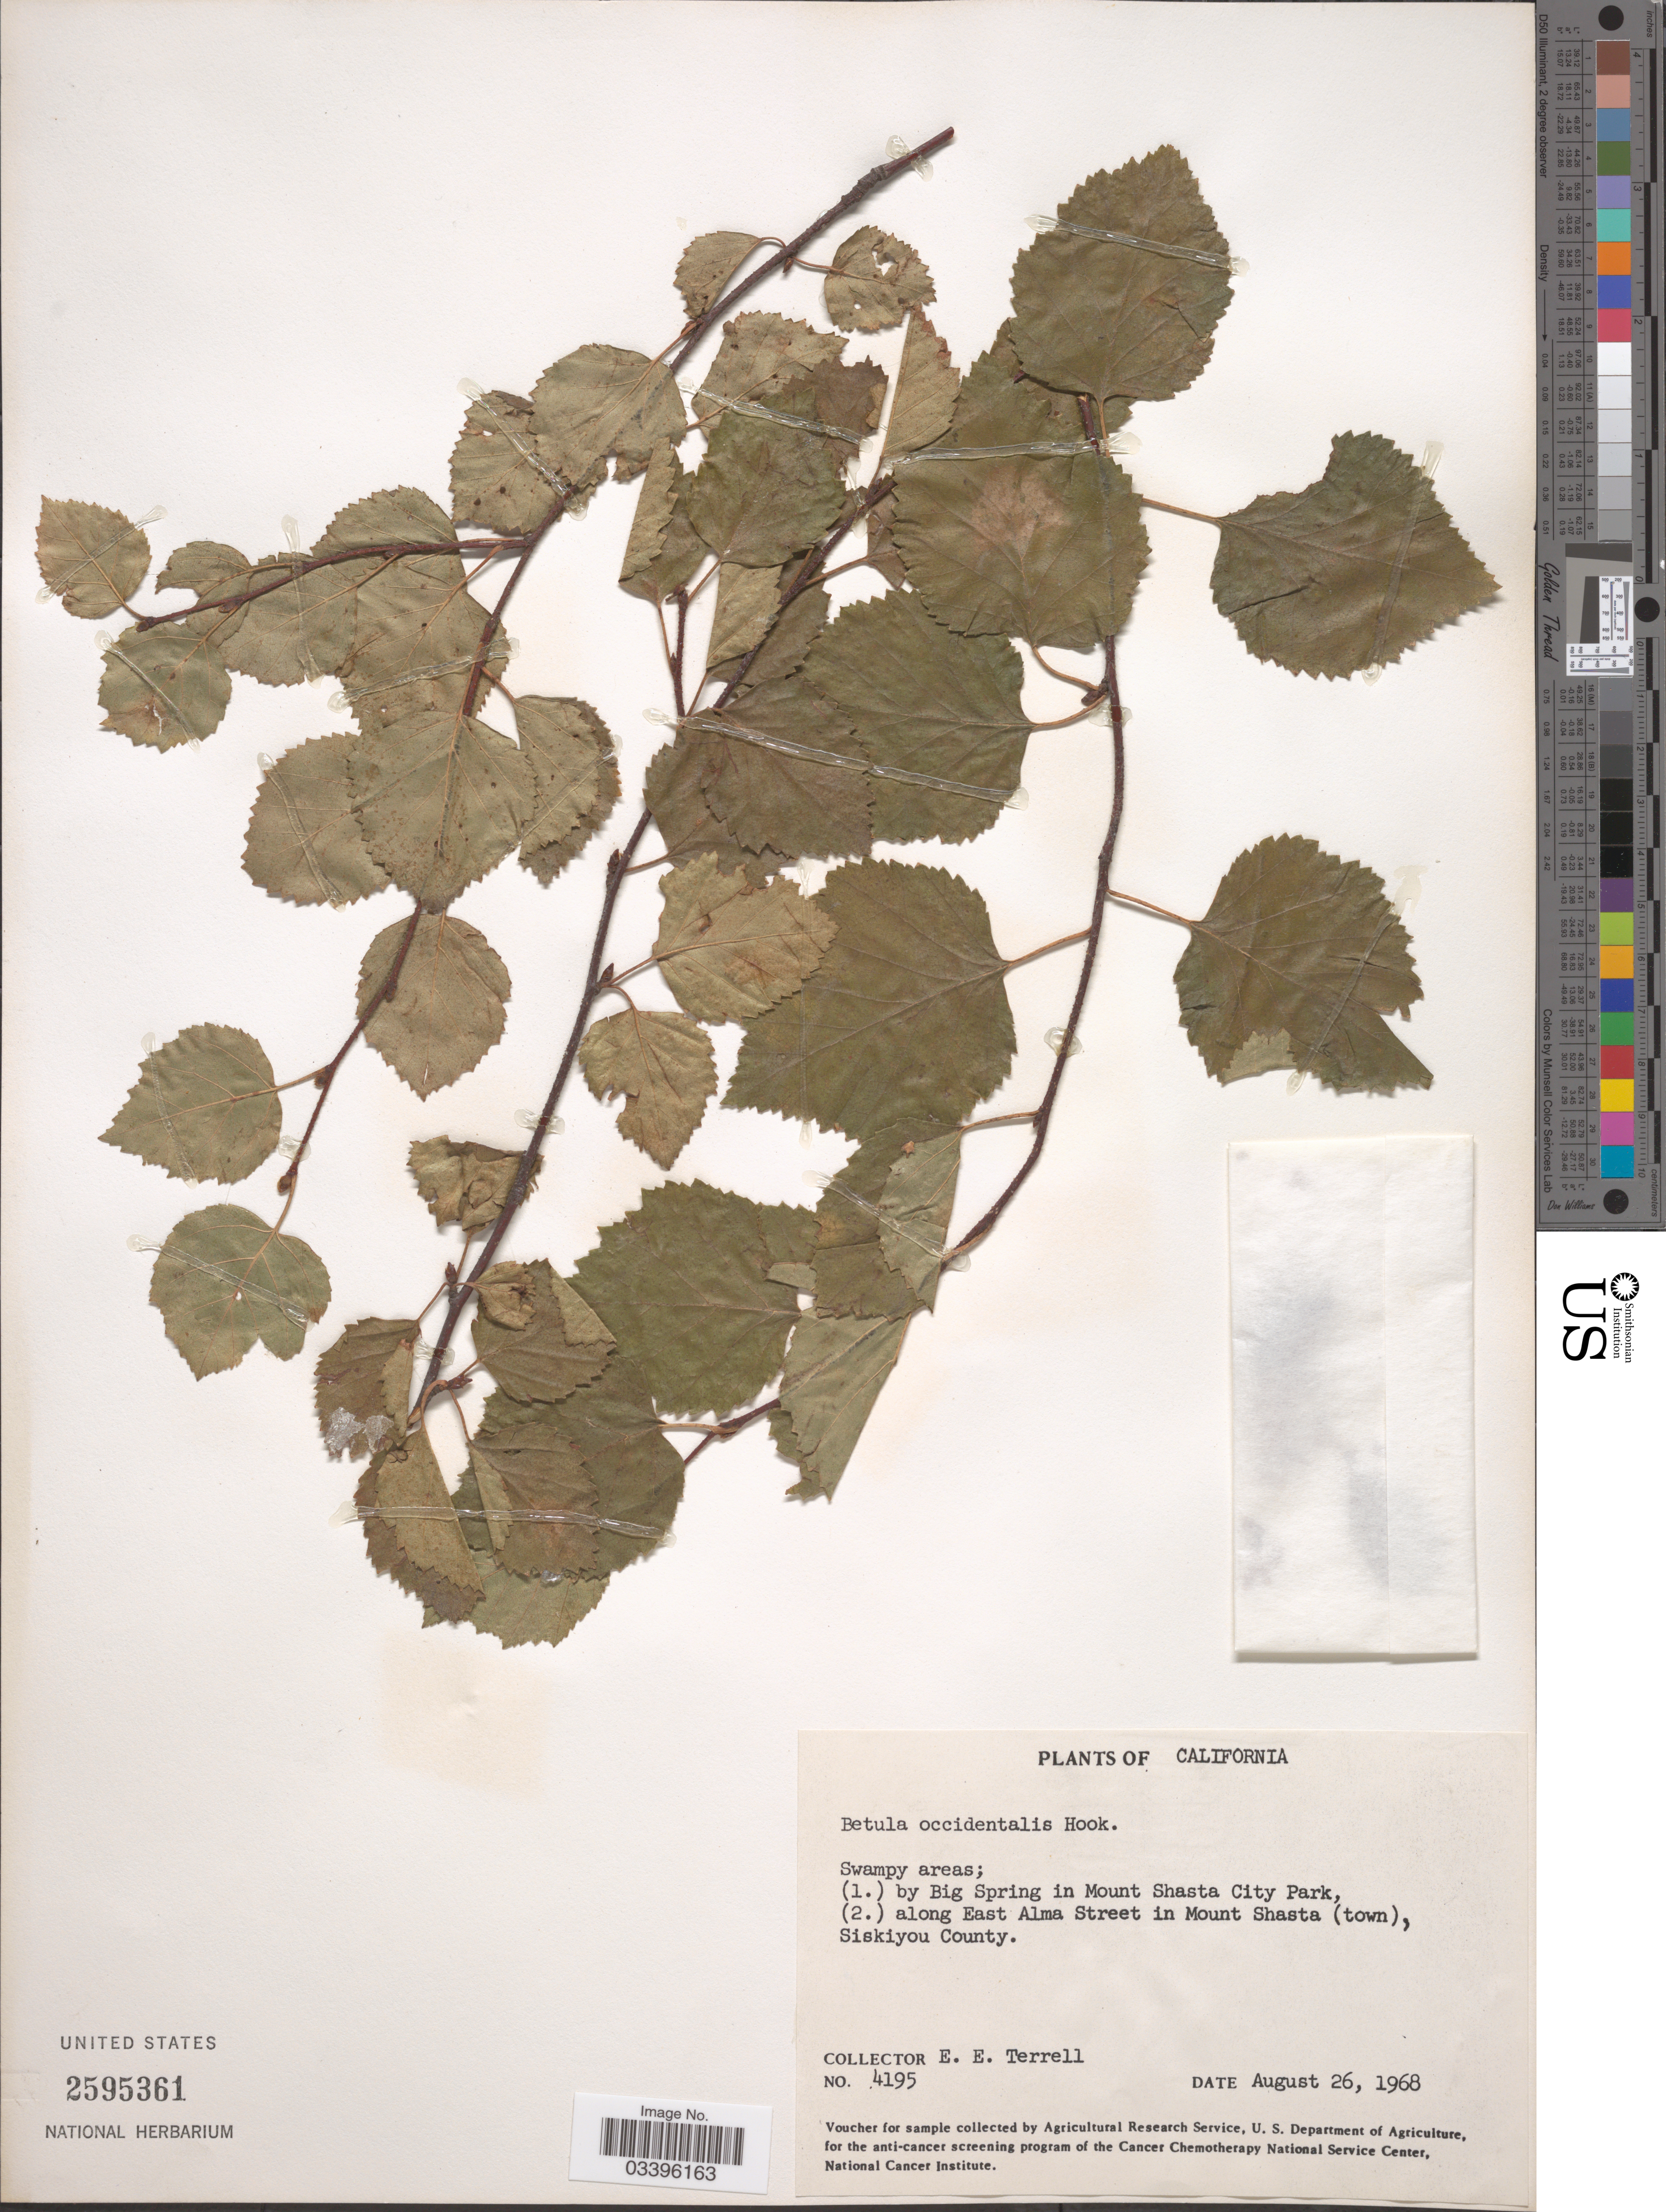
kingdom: Plantae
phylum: Tracheophyta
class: Magnoliopsida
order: Fagales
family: Betulaceae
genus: Betula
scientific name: Betula occidentalis var. fecunda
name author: Fernald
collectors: E. E. Terrell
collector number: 4195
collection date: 1968-08-26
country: United States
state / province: California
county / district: Siskiyou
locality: Swampy areas; by Big Spring in Mount Shasta City Park, along East Alma Street in Mount Shasta (town), Siskiyou County.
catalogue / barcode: US 2595361